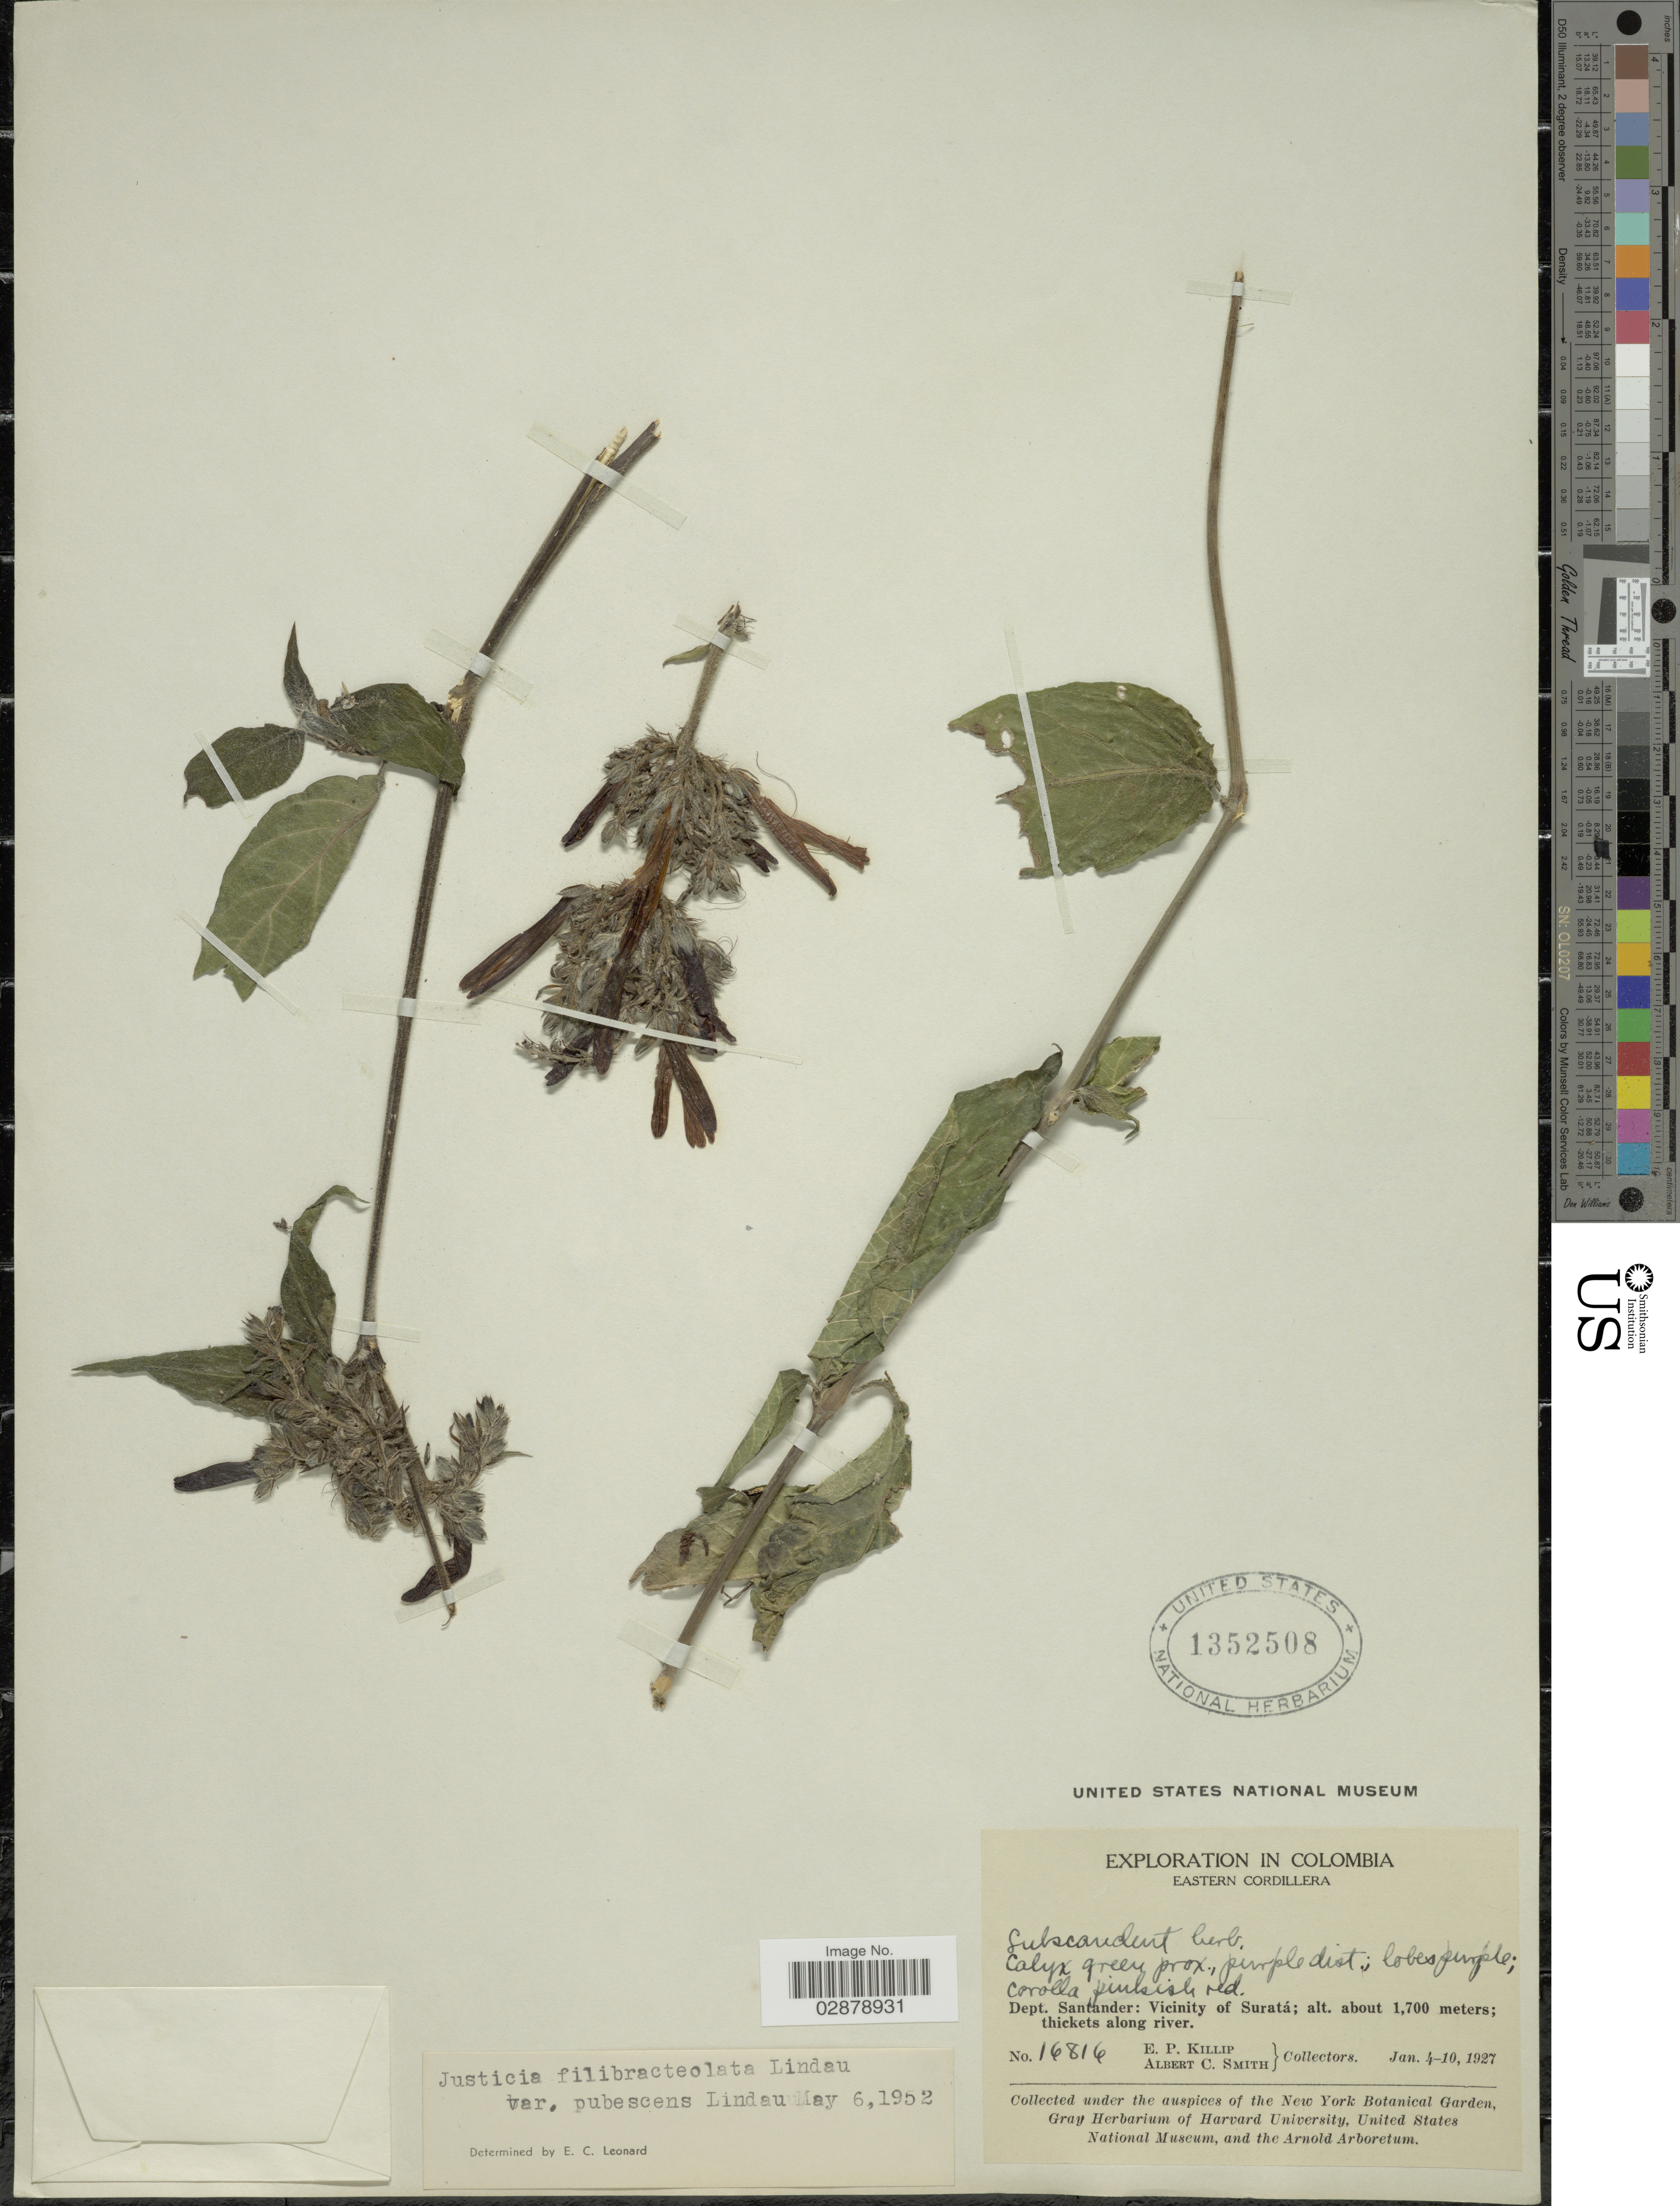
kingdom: Plantae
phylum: Tracheophyta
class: Magnoliopsida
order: Lamiales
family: Acanthaceae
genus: Justicia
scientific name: Justicia filibracteolata var. pubescens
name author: Lindau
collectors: E. P. Killip & A. C. Smith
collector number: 16816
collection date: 1927-01-04/1927-01-10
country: Colombia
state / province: Santander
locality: Dept. Santander: Vicinity of Suratá. Eastern Cordillera.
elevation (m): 1700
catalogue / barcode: US 1352508